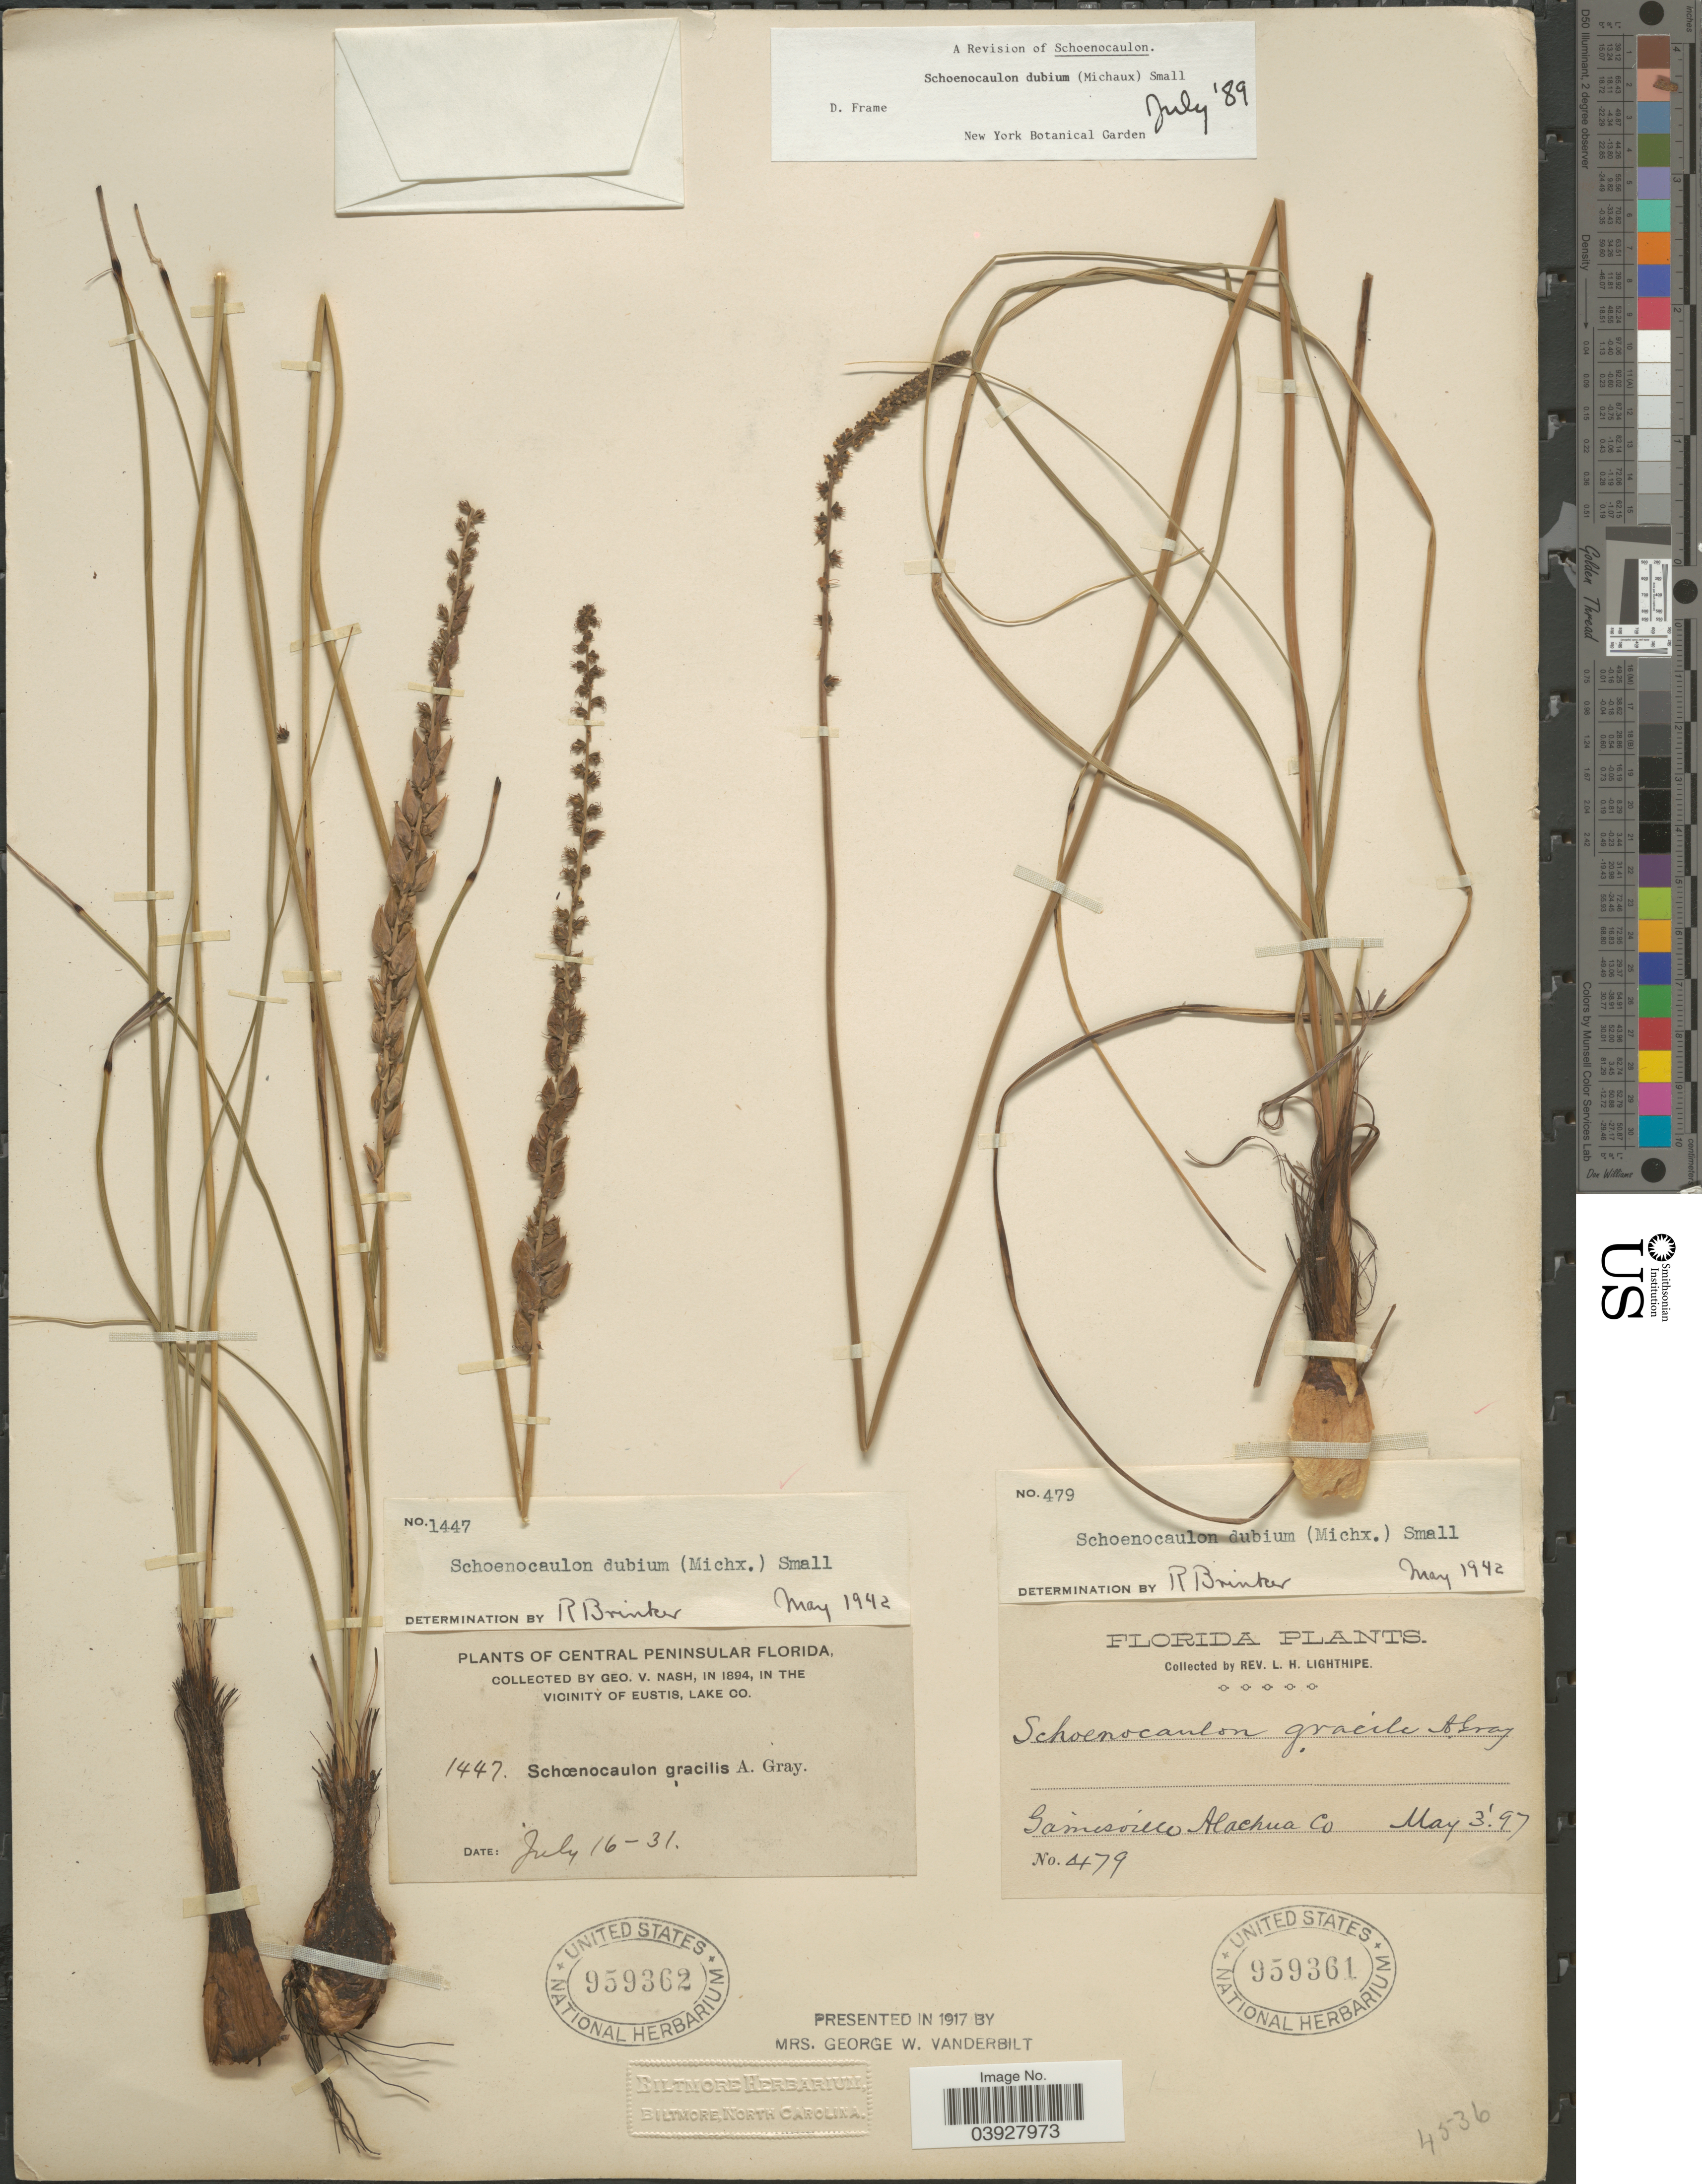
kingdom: Plantae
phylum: Tracheophyta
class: Liliopsida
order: Liliales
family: Melanthiaceae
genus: Schoenocaulon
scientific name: Schoenocaulon dubium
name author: (Michx.) Small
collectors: G. V. Nash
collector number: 1447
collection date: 1894-07-16/1894-07-31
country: United States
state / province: Florida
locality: Central Peninsular Florida. In the Vicinity of Eustis, Lake Co.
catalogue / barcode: US 959362